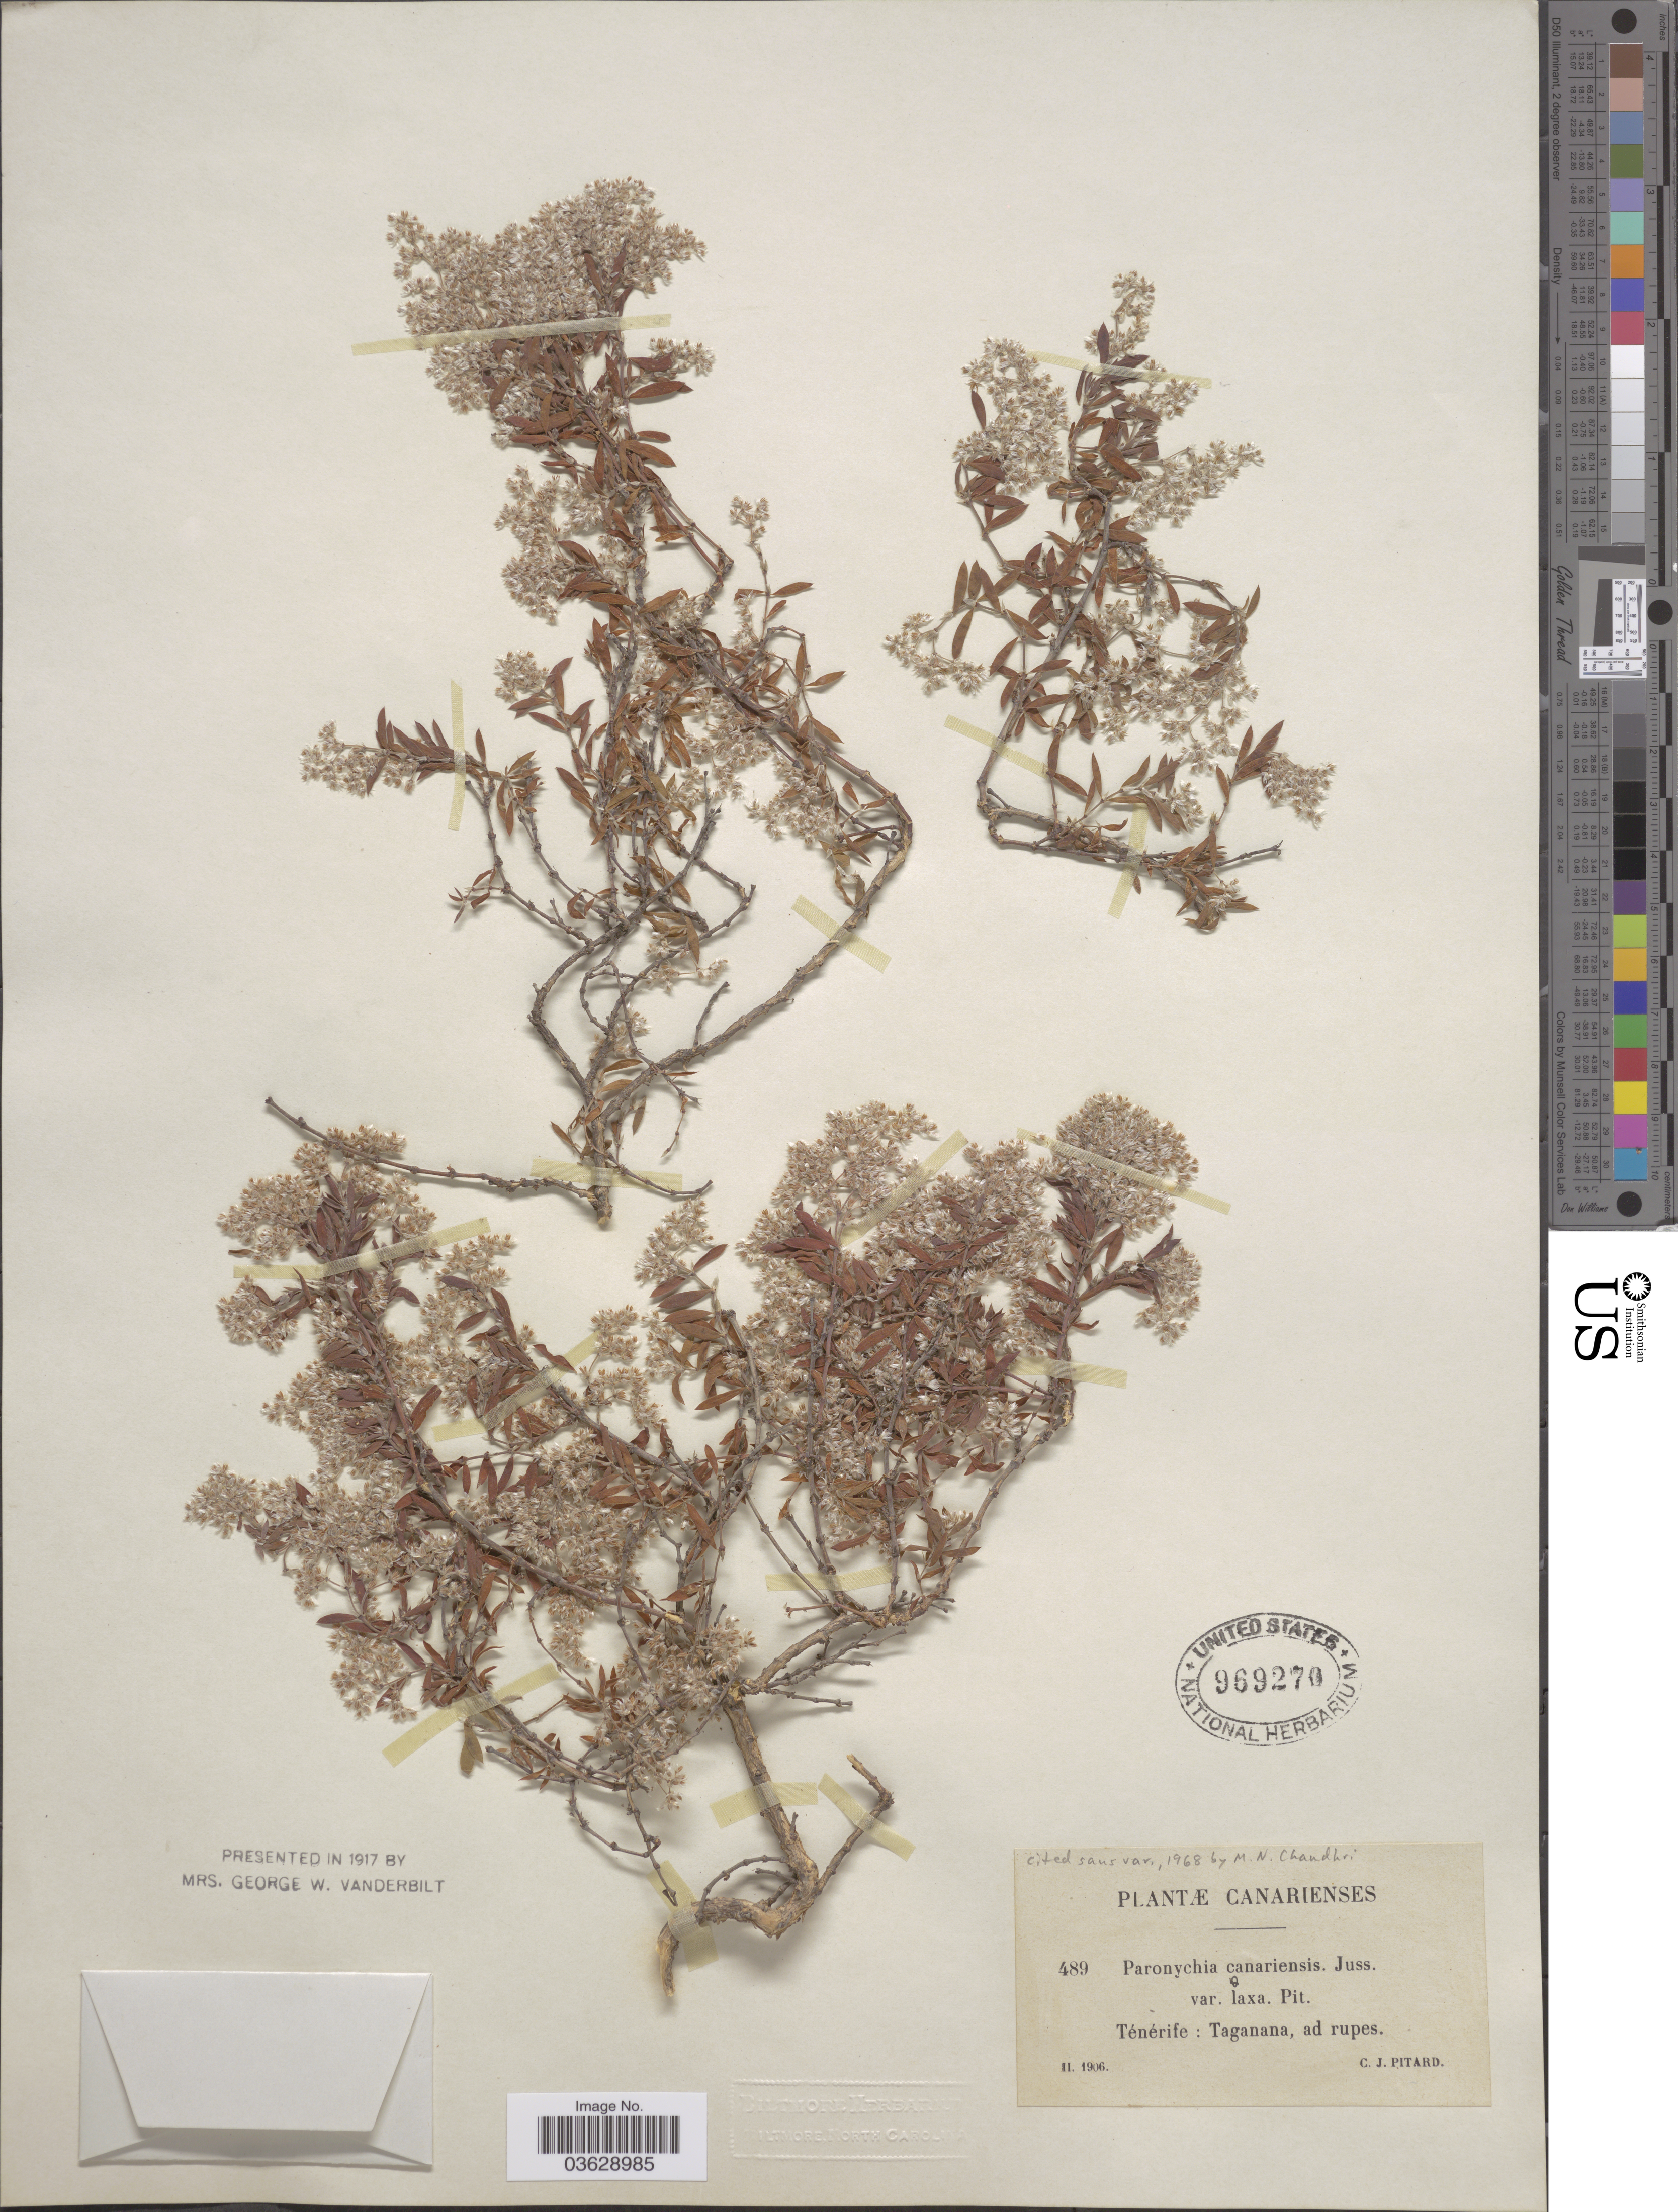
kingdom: Plantae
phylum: Tracheophyta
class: Magnoliopsida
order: Caryophyllales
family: Caryophyllaceae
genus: Paronychia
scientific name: Paronychia canariensis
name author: (L. f.) Link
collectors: C. Pitard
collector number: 489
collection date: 1906-02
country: Spain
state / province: Canarias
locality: Canarienses. Ténérife: Taganana, ad rupes.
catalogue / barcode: US 969270